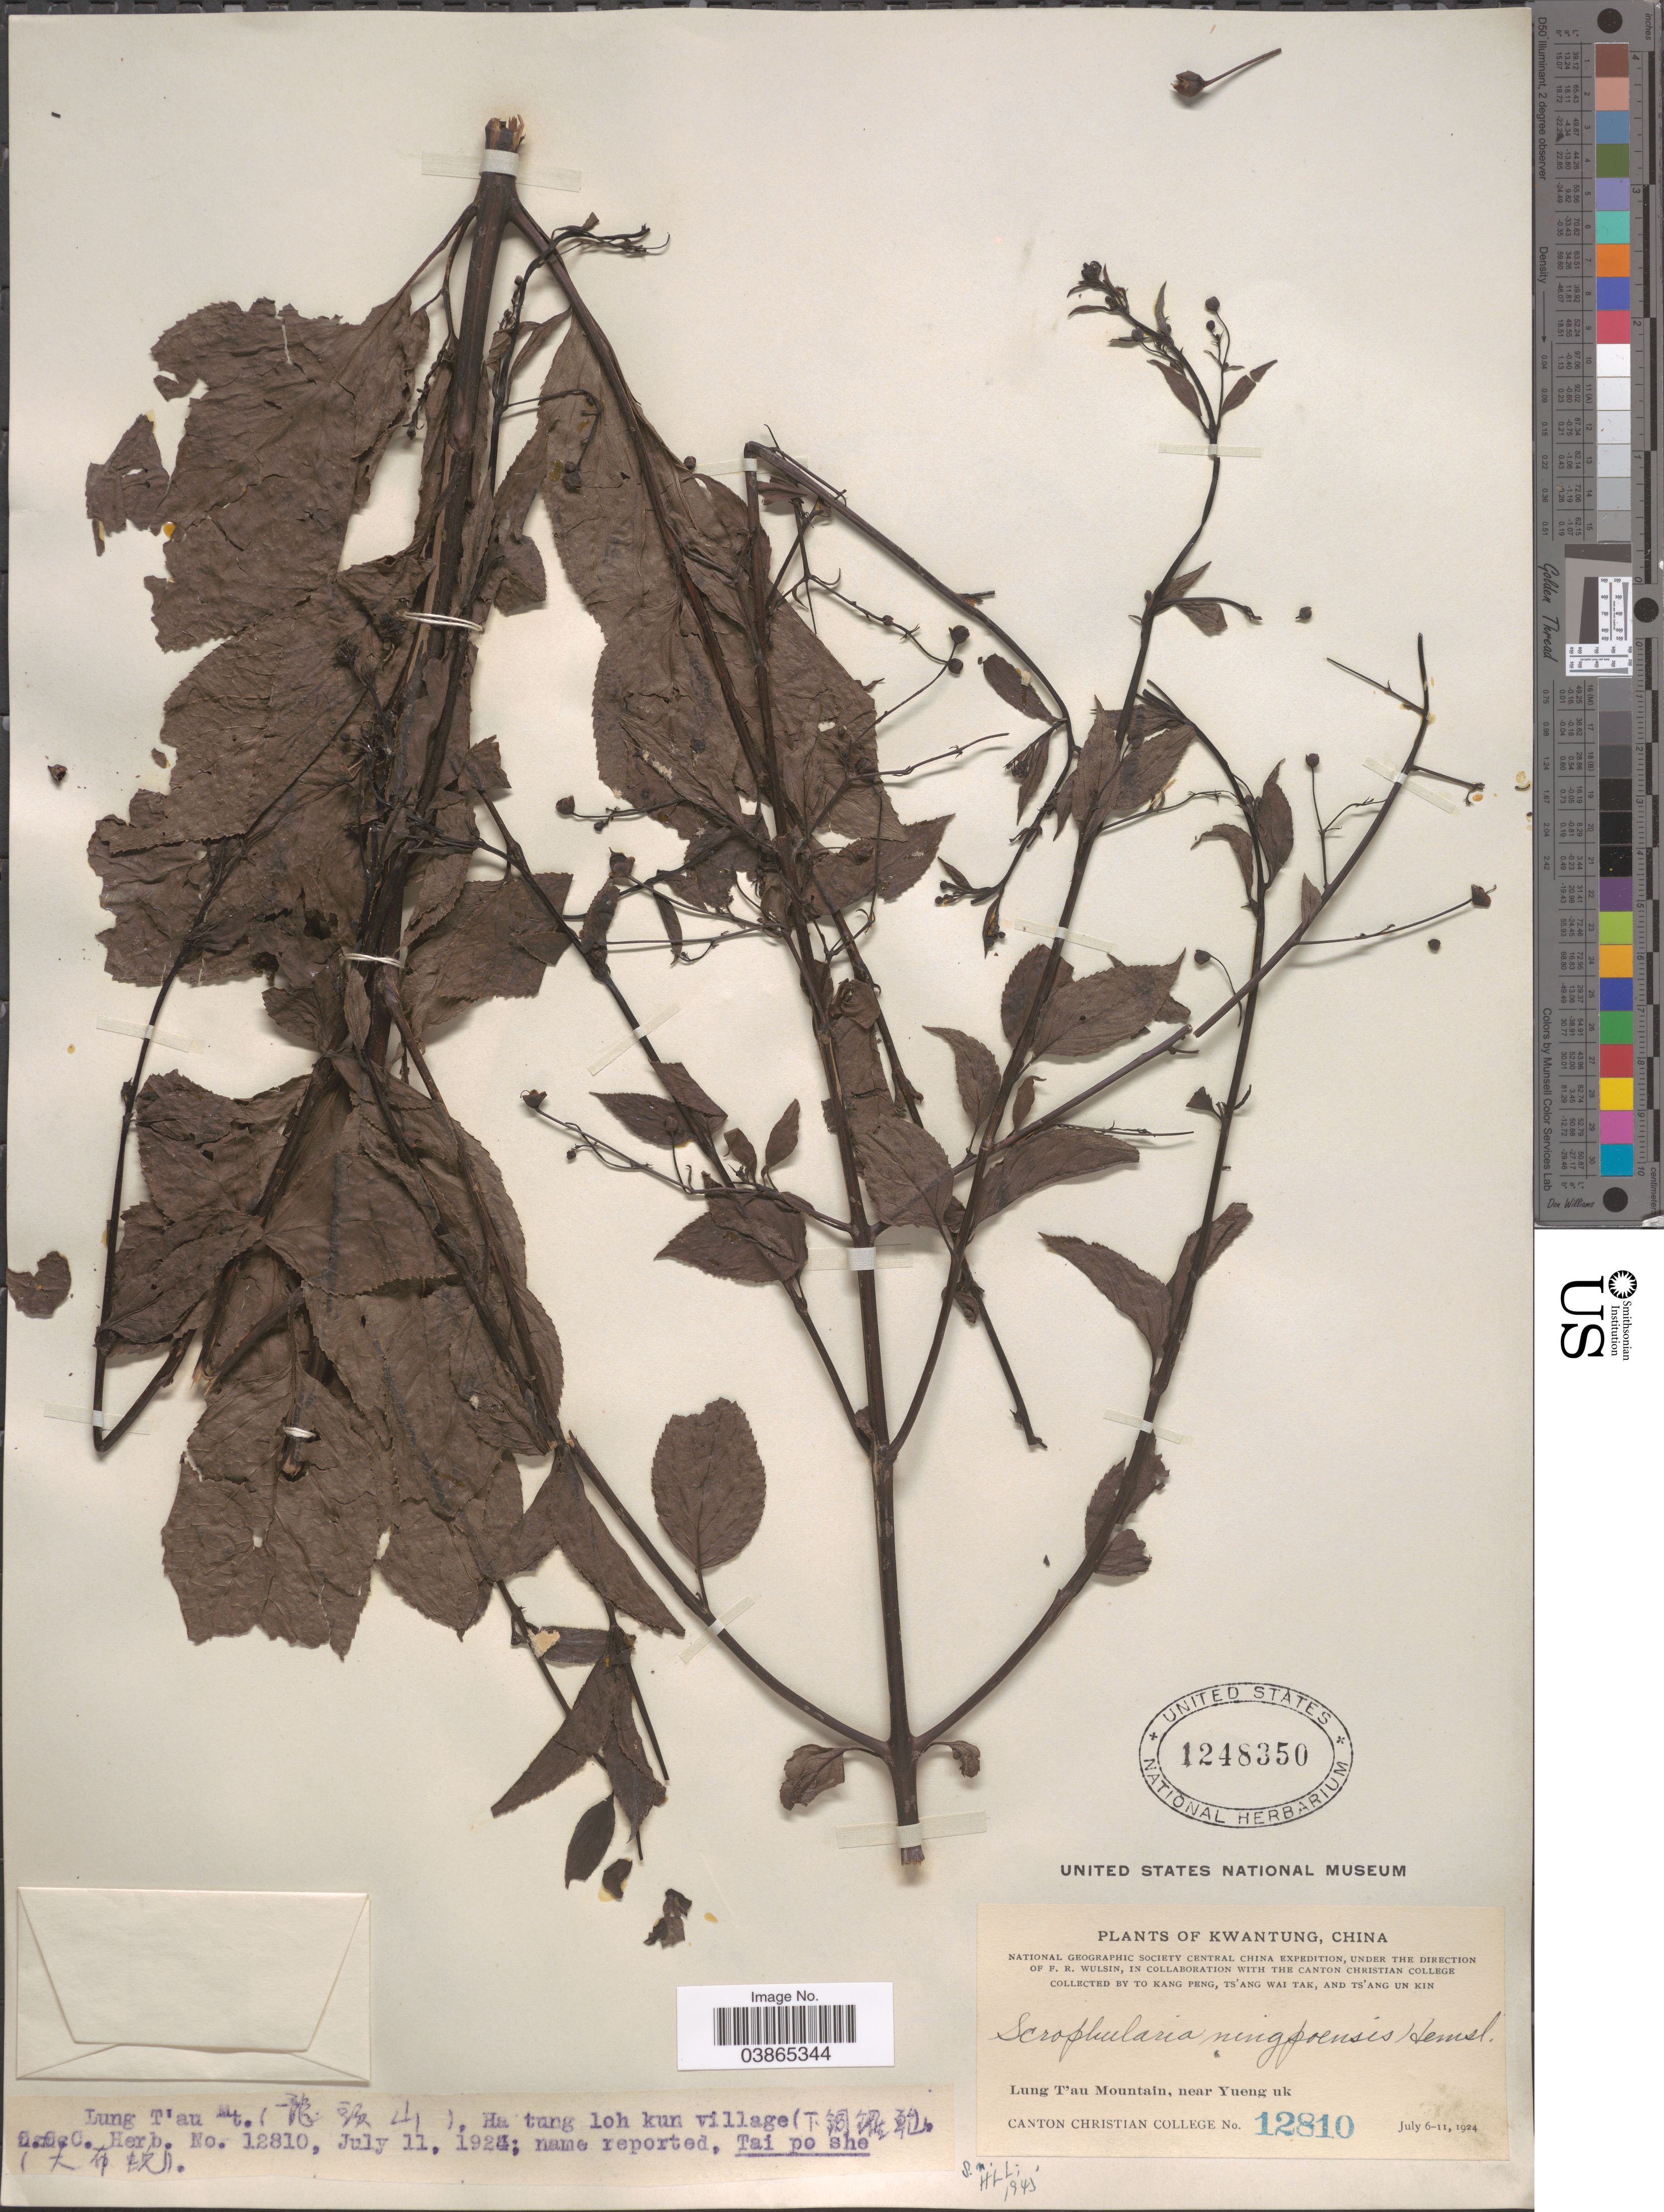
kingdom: Plantae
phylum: Tracheophyta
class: Magnoliopsida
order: Lamiales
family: Scrophulariaceae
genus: Scrophularia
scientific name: Scrophularia ningpoensis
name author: Hemsl.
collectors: T. K. Peng, W. T. Tsang & Ts' Ang Un Kin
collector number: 12810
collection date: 1924-07-11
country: China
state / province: Guangdong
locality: Kwangtung. Lung T'au Mountain (X), Ha tung loh kun village (X). near Yueng uk.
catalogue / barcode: US 1248350